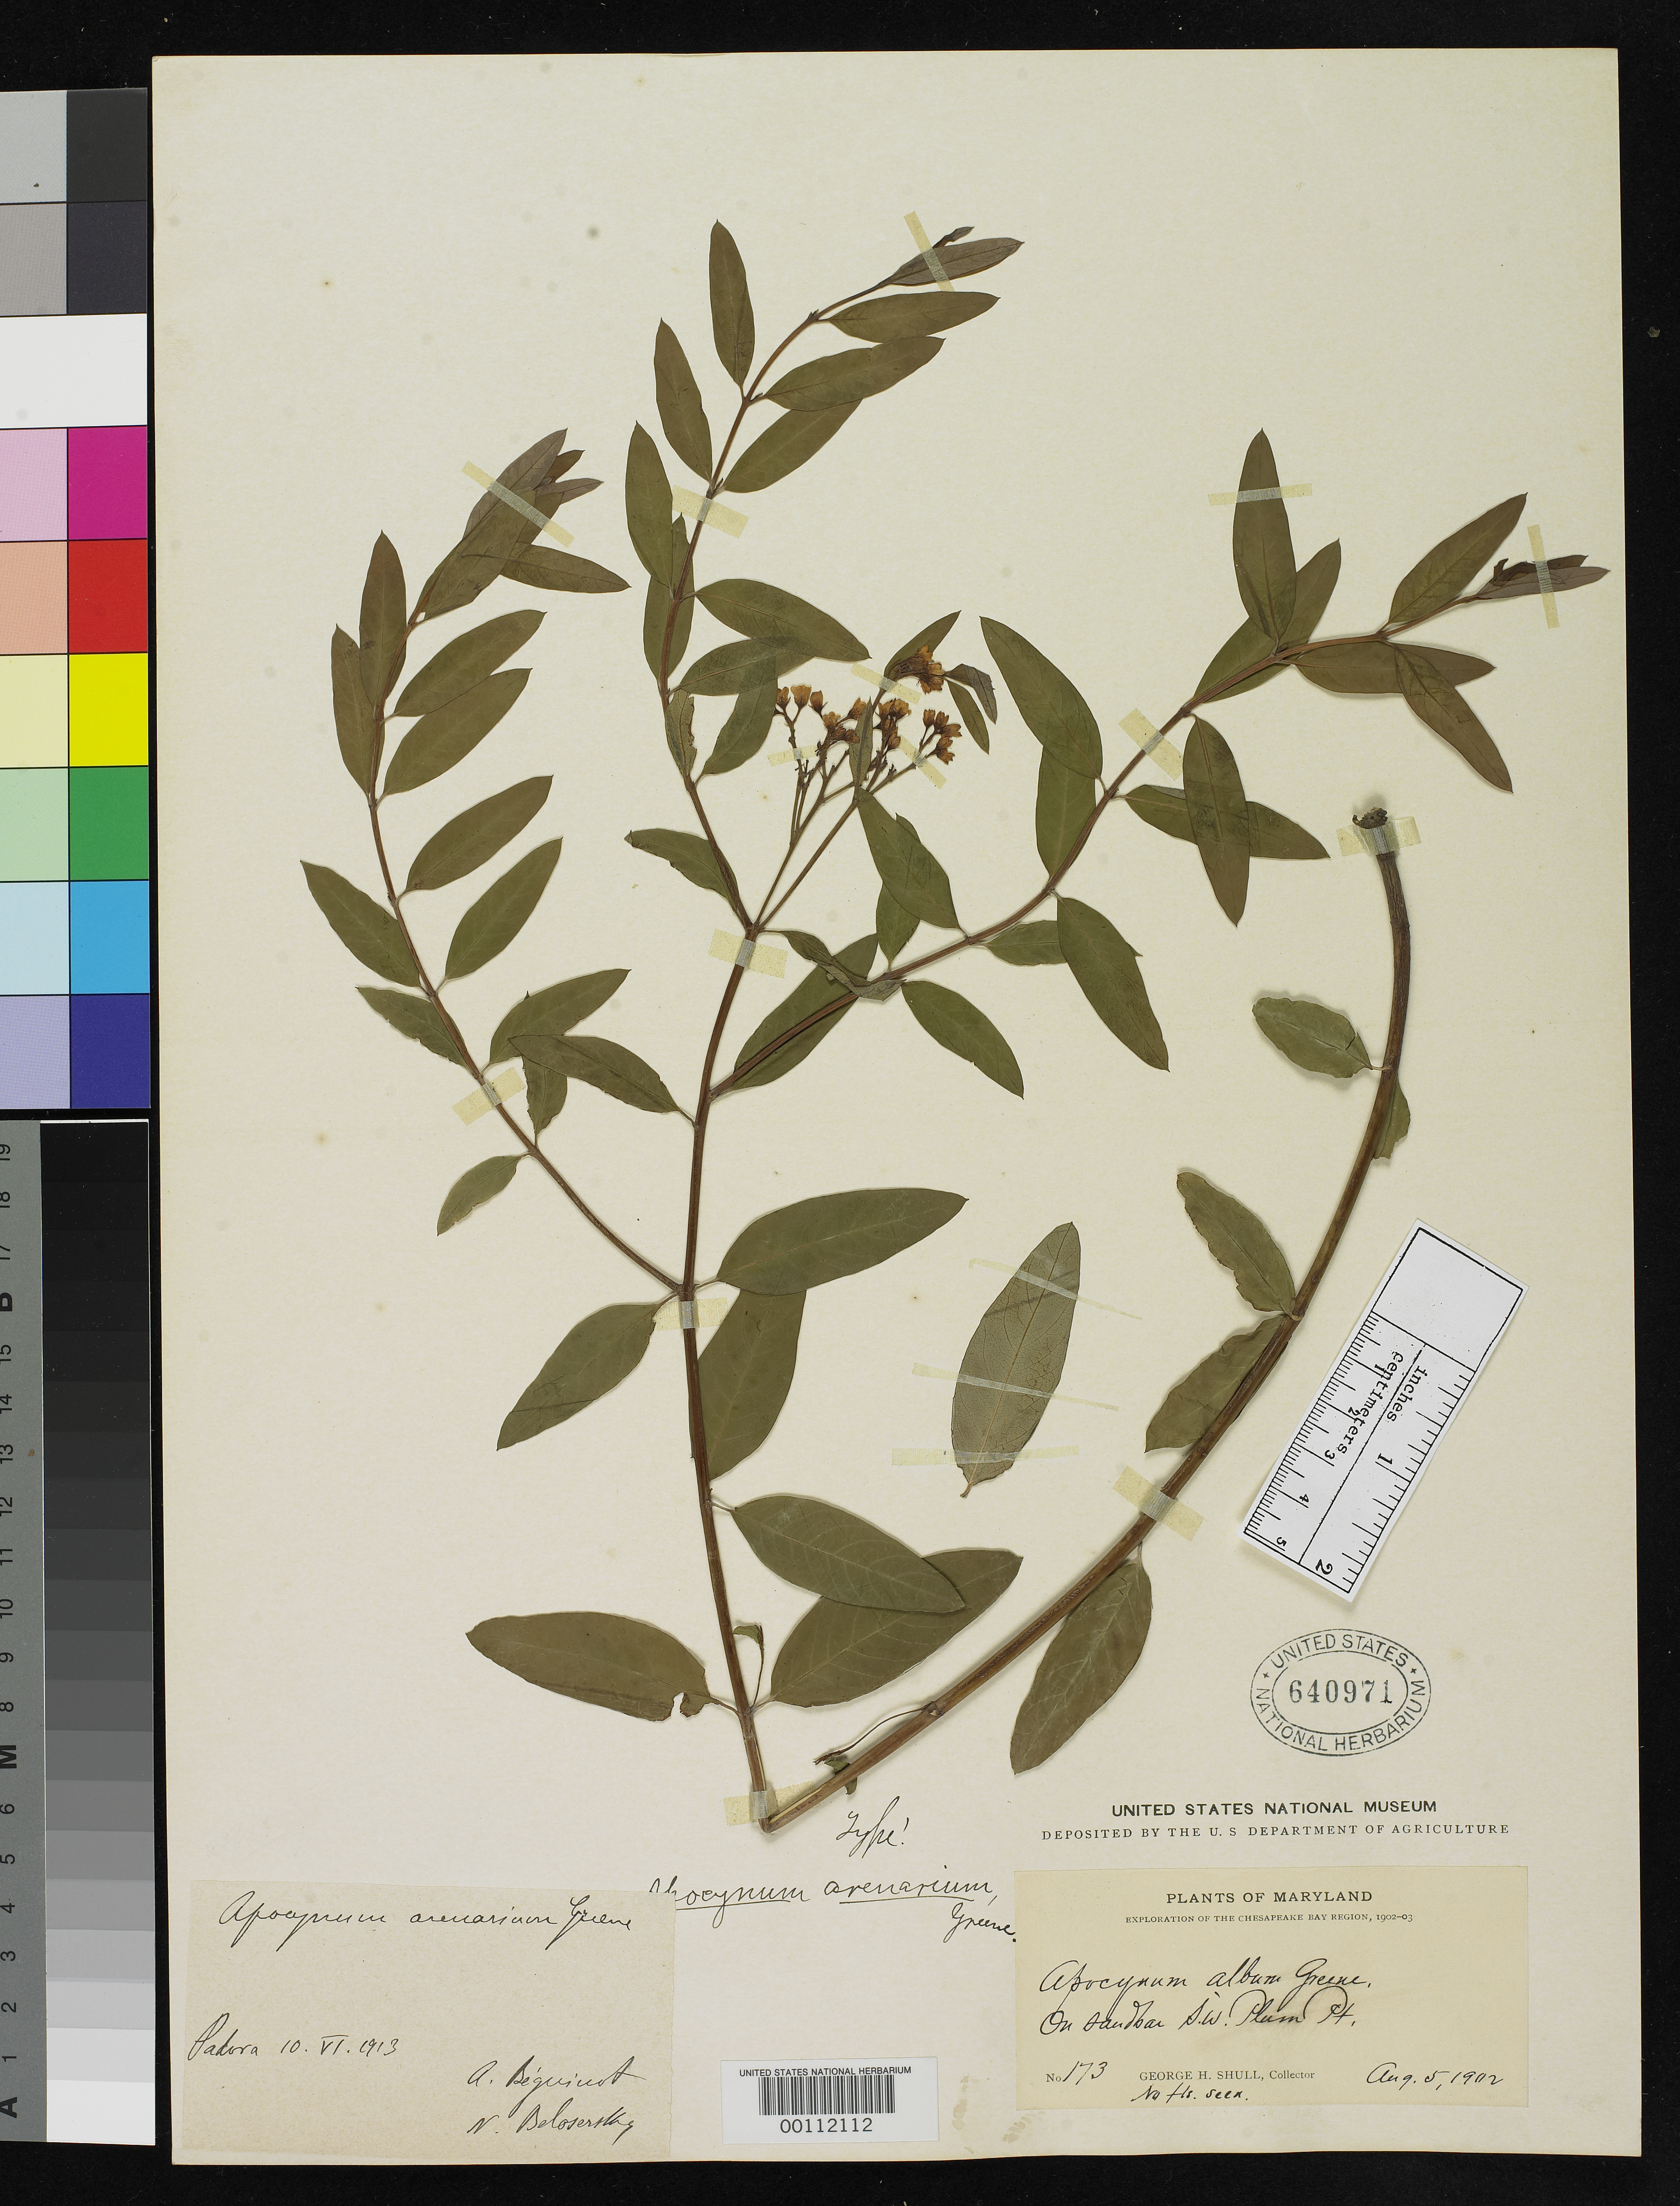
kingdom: Plantae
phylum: Tracheophyta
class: Magnoliopsida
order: Gentianales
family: Apocynaceae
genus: Apocynum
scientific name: Apocynum arenarium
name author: Greene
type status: Holotype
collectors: G. H. Shull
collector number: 173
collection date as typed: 05 Aug 1902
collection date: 1902-08-05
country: United States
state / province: Maryland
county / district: Calvert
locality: Chesapeake Bay, Plumpoint.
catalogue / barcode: US 640971